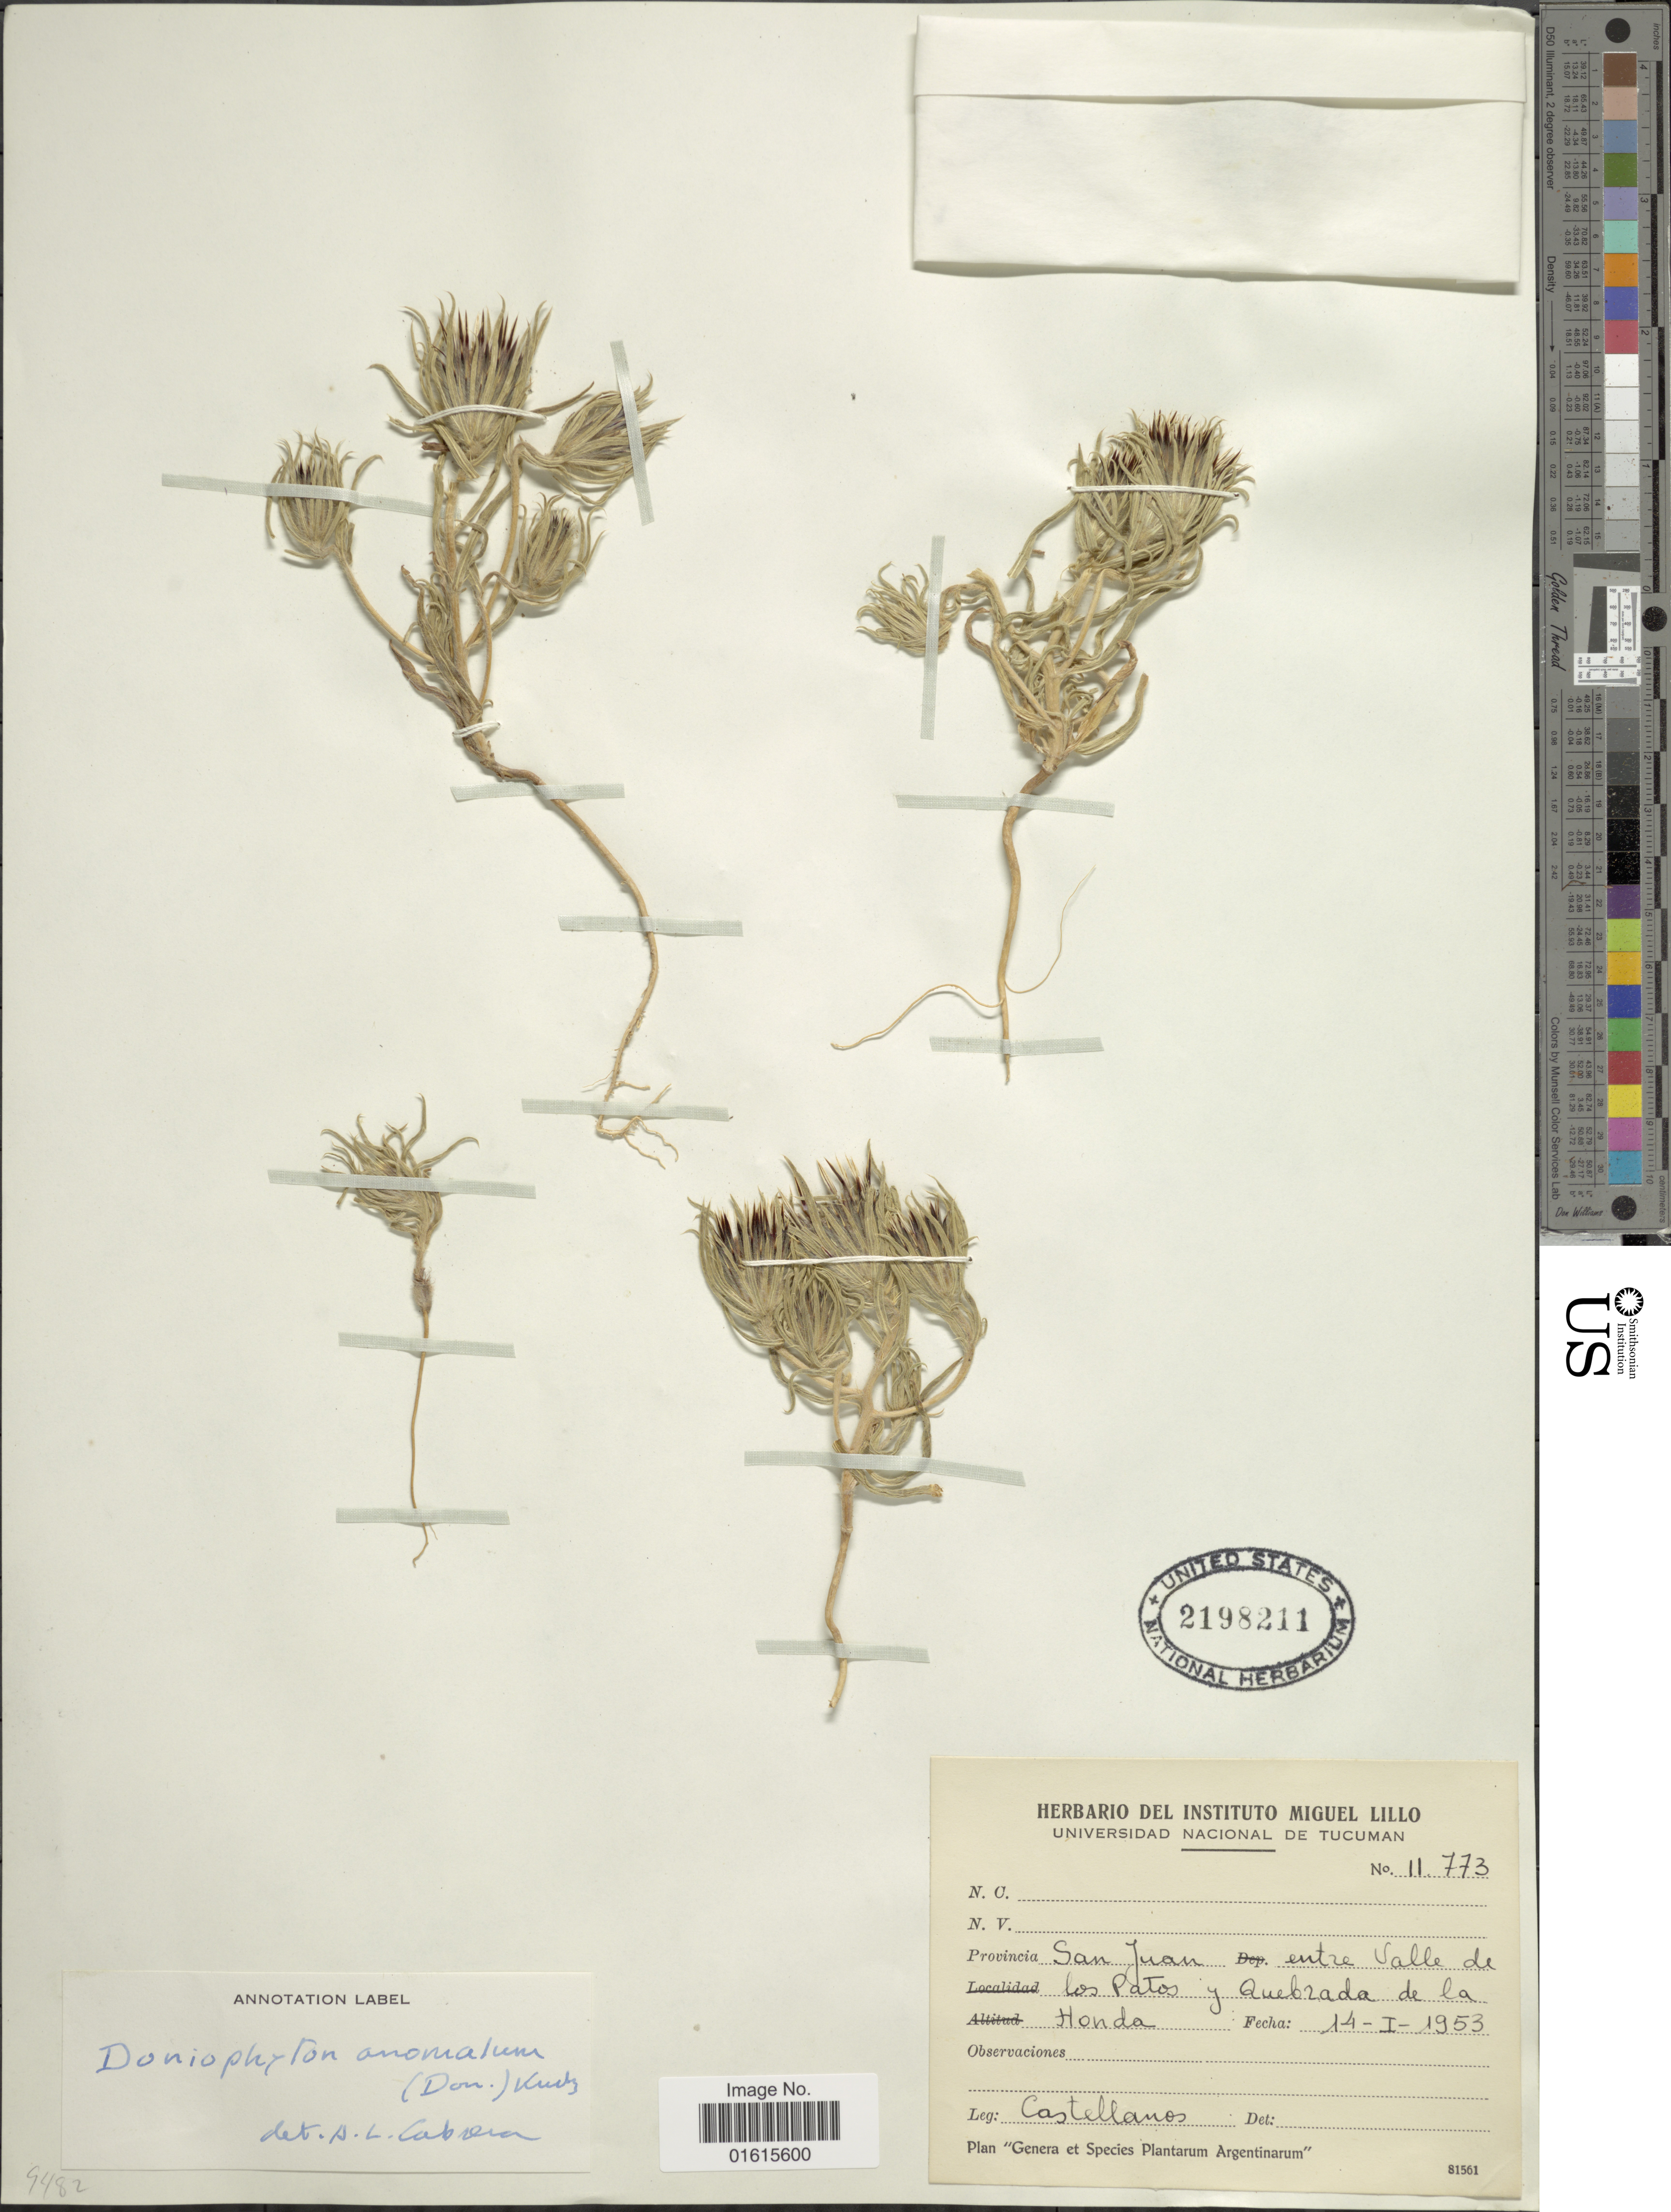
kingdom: Plantae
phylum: Tracheophyta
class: Magnoliopsida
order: Asterales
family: Asteraceae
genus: Doniophyton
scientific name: Doniophyton anomalum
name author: (D. Don) Kurtz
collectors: -- Castellanos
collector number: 11773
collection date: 1953-01-14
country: Argentina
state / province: San Juan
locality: Entre Valle de los Patos y Quebrada de la Honda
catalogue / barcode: US 2198211